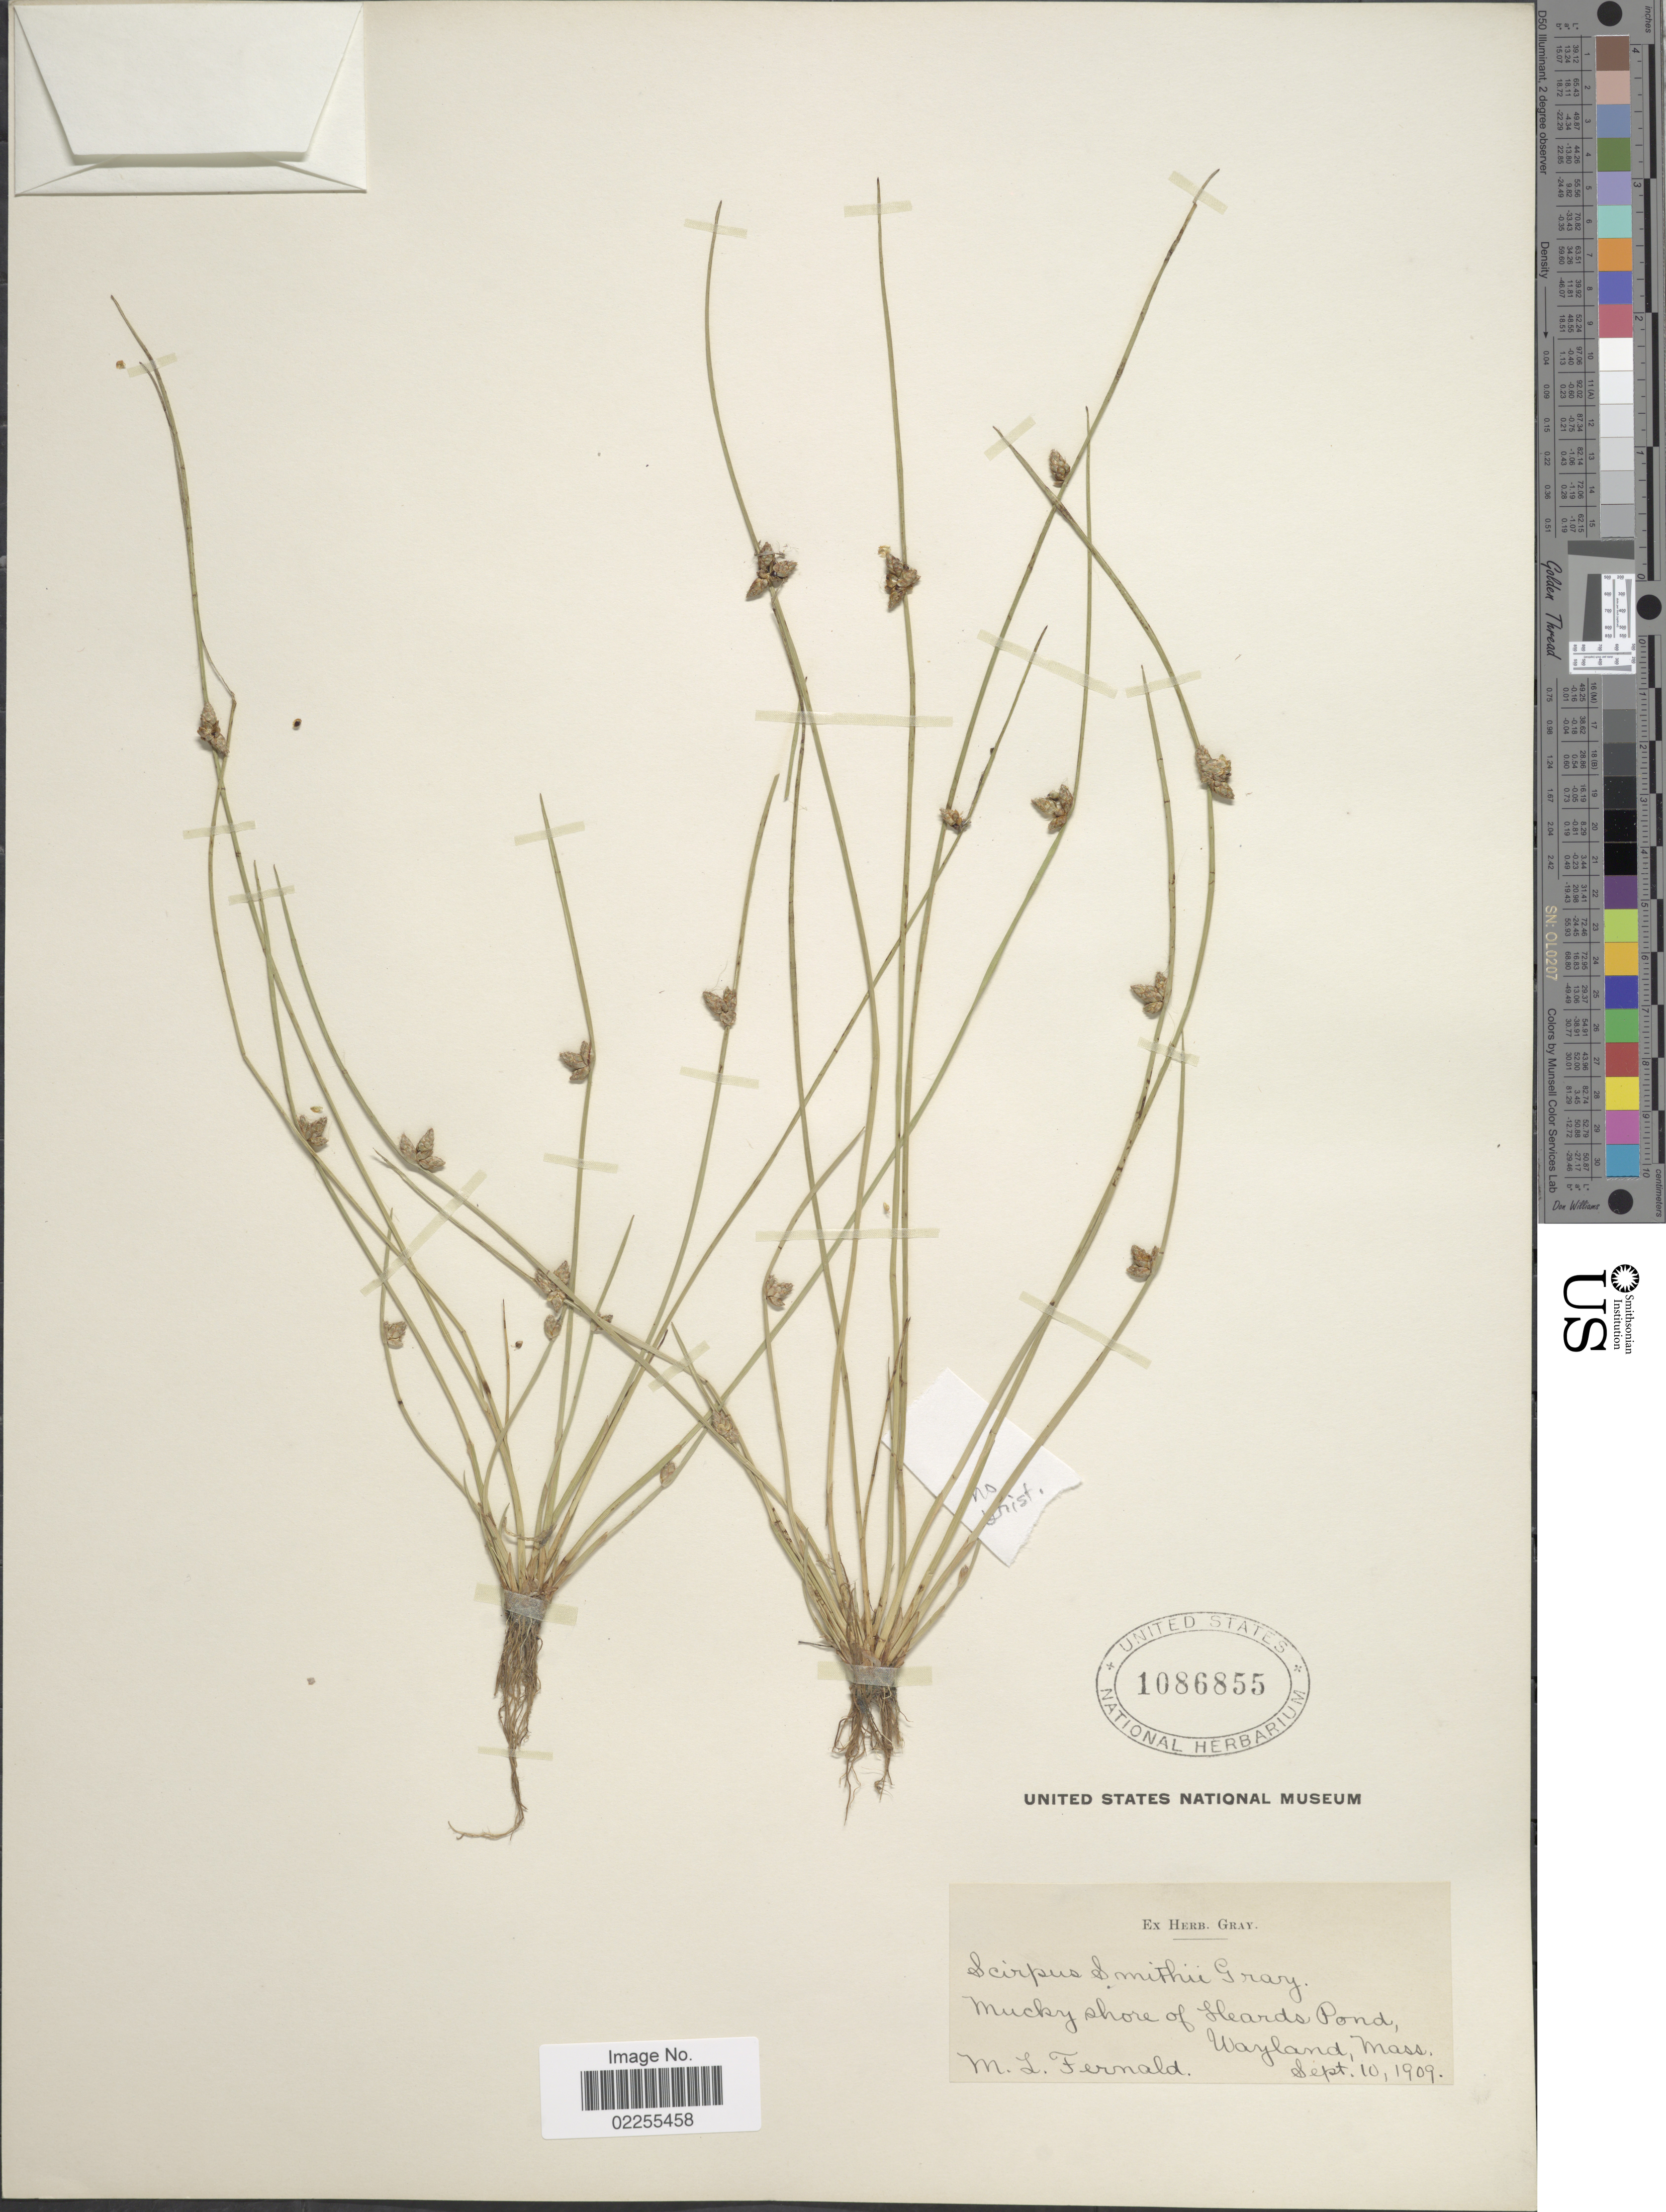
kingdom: Plantae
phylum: Tracheophyta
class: Liliopsida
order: Poales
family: Cyperaceae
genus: Schoenoplectus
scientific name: Schoenoplectus smithii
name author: (A. Gray) Soják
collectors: M. L. Fernald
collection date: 1909-09-10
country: United States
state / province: Massachusetts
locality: Mucky shore of Heards pond, Waryland.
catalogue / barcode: US 1086855